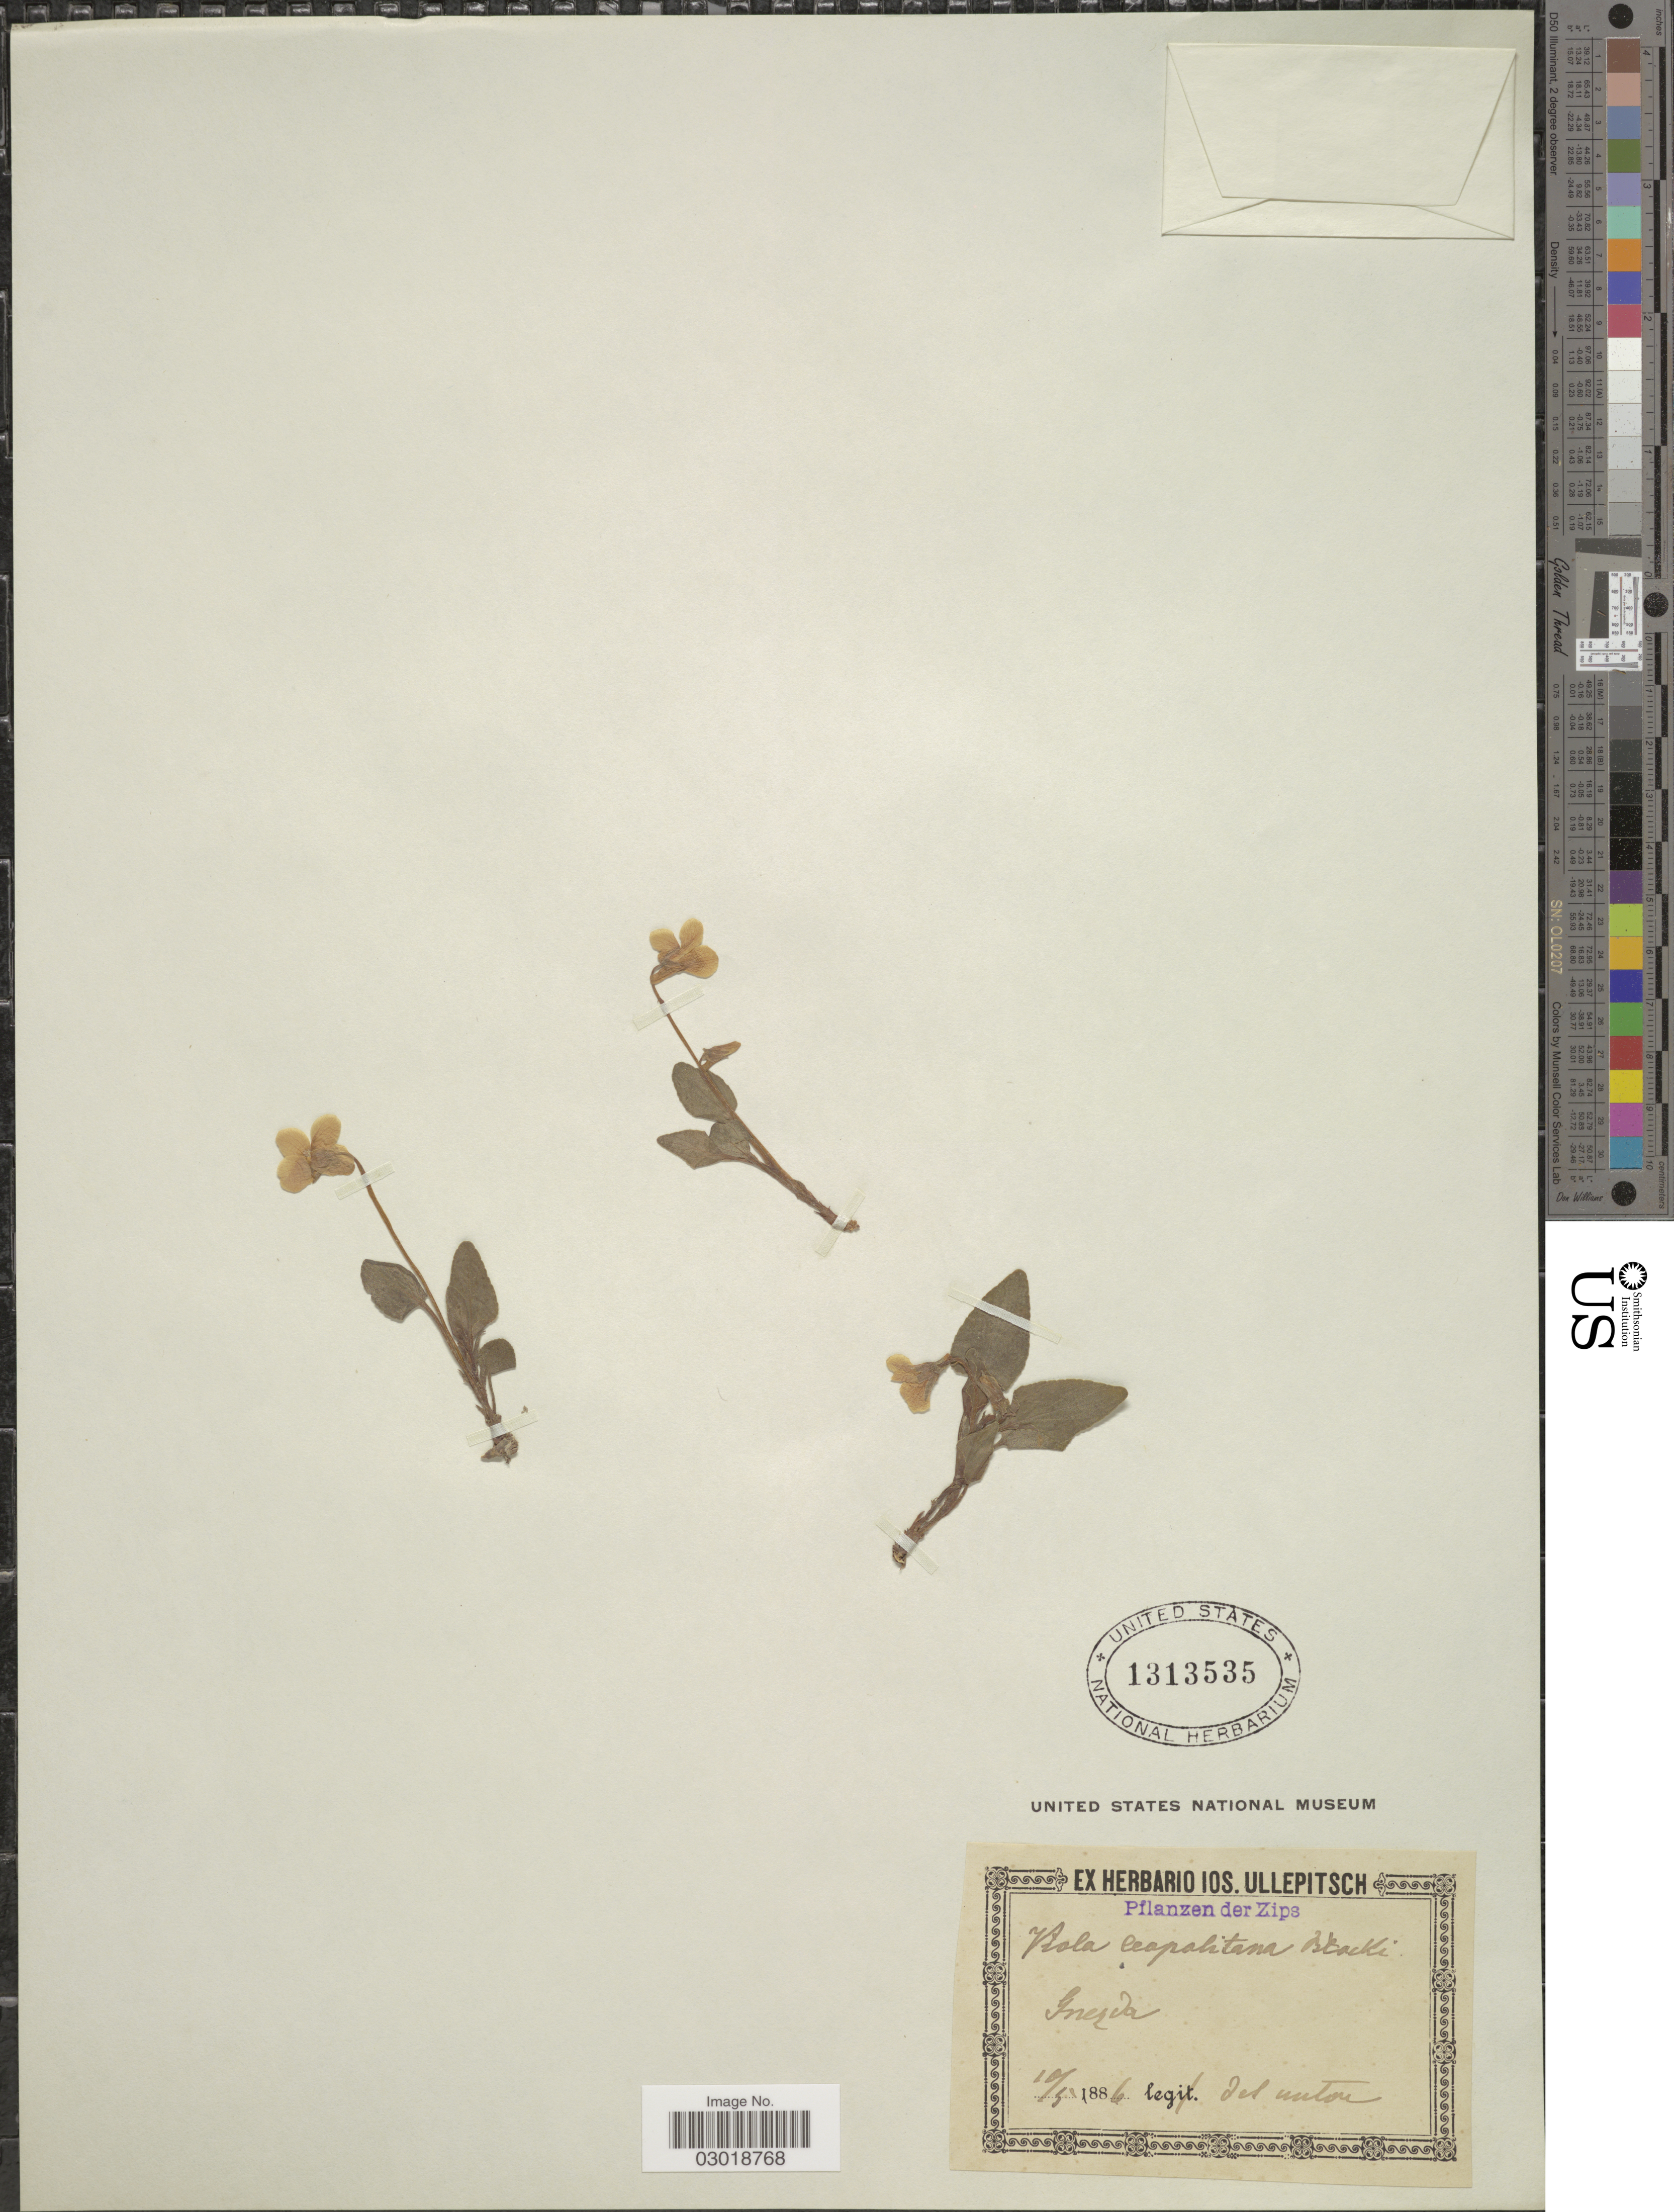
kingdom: Plantae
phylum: Tracheophyta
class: Magnoliopsida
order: Malpighiales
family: Violaceae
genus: Viola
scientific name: Viola neapolitana Blatt. ined.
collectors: del Anton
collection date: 1886-05-10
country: Slovakia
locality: Zips, Gnerda [interpreted].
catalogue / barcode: US 1313535